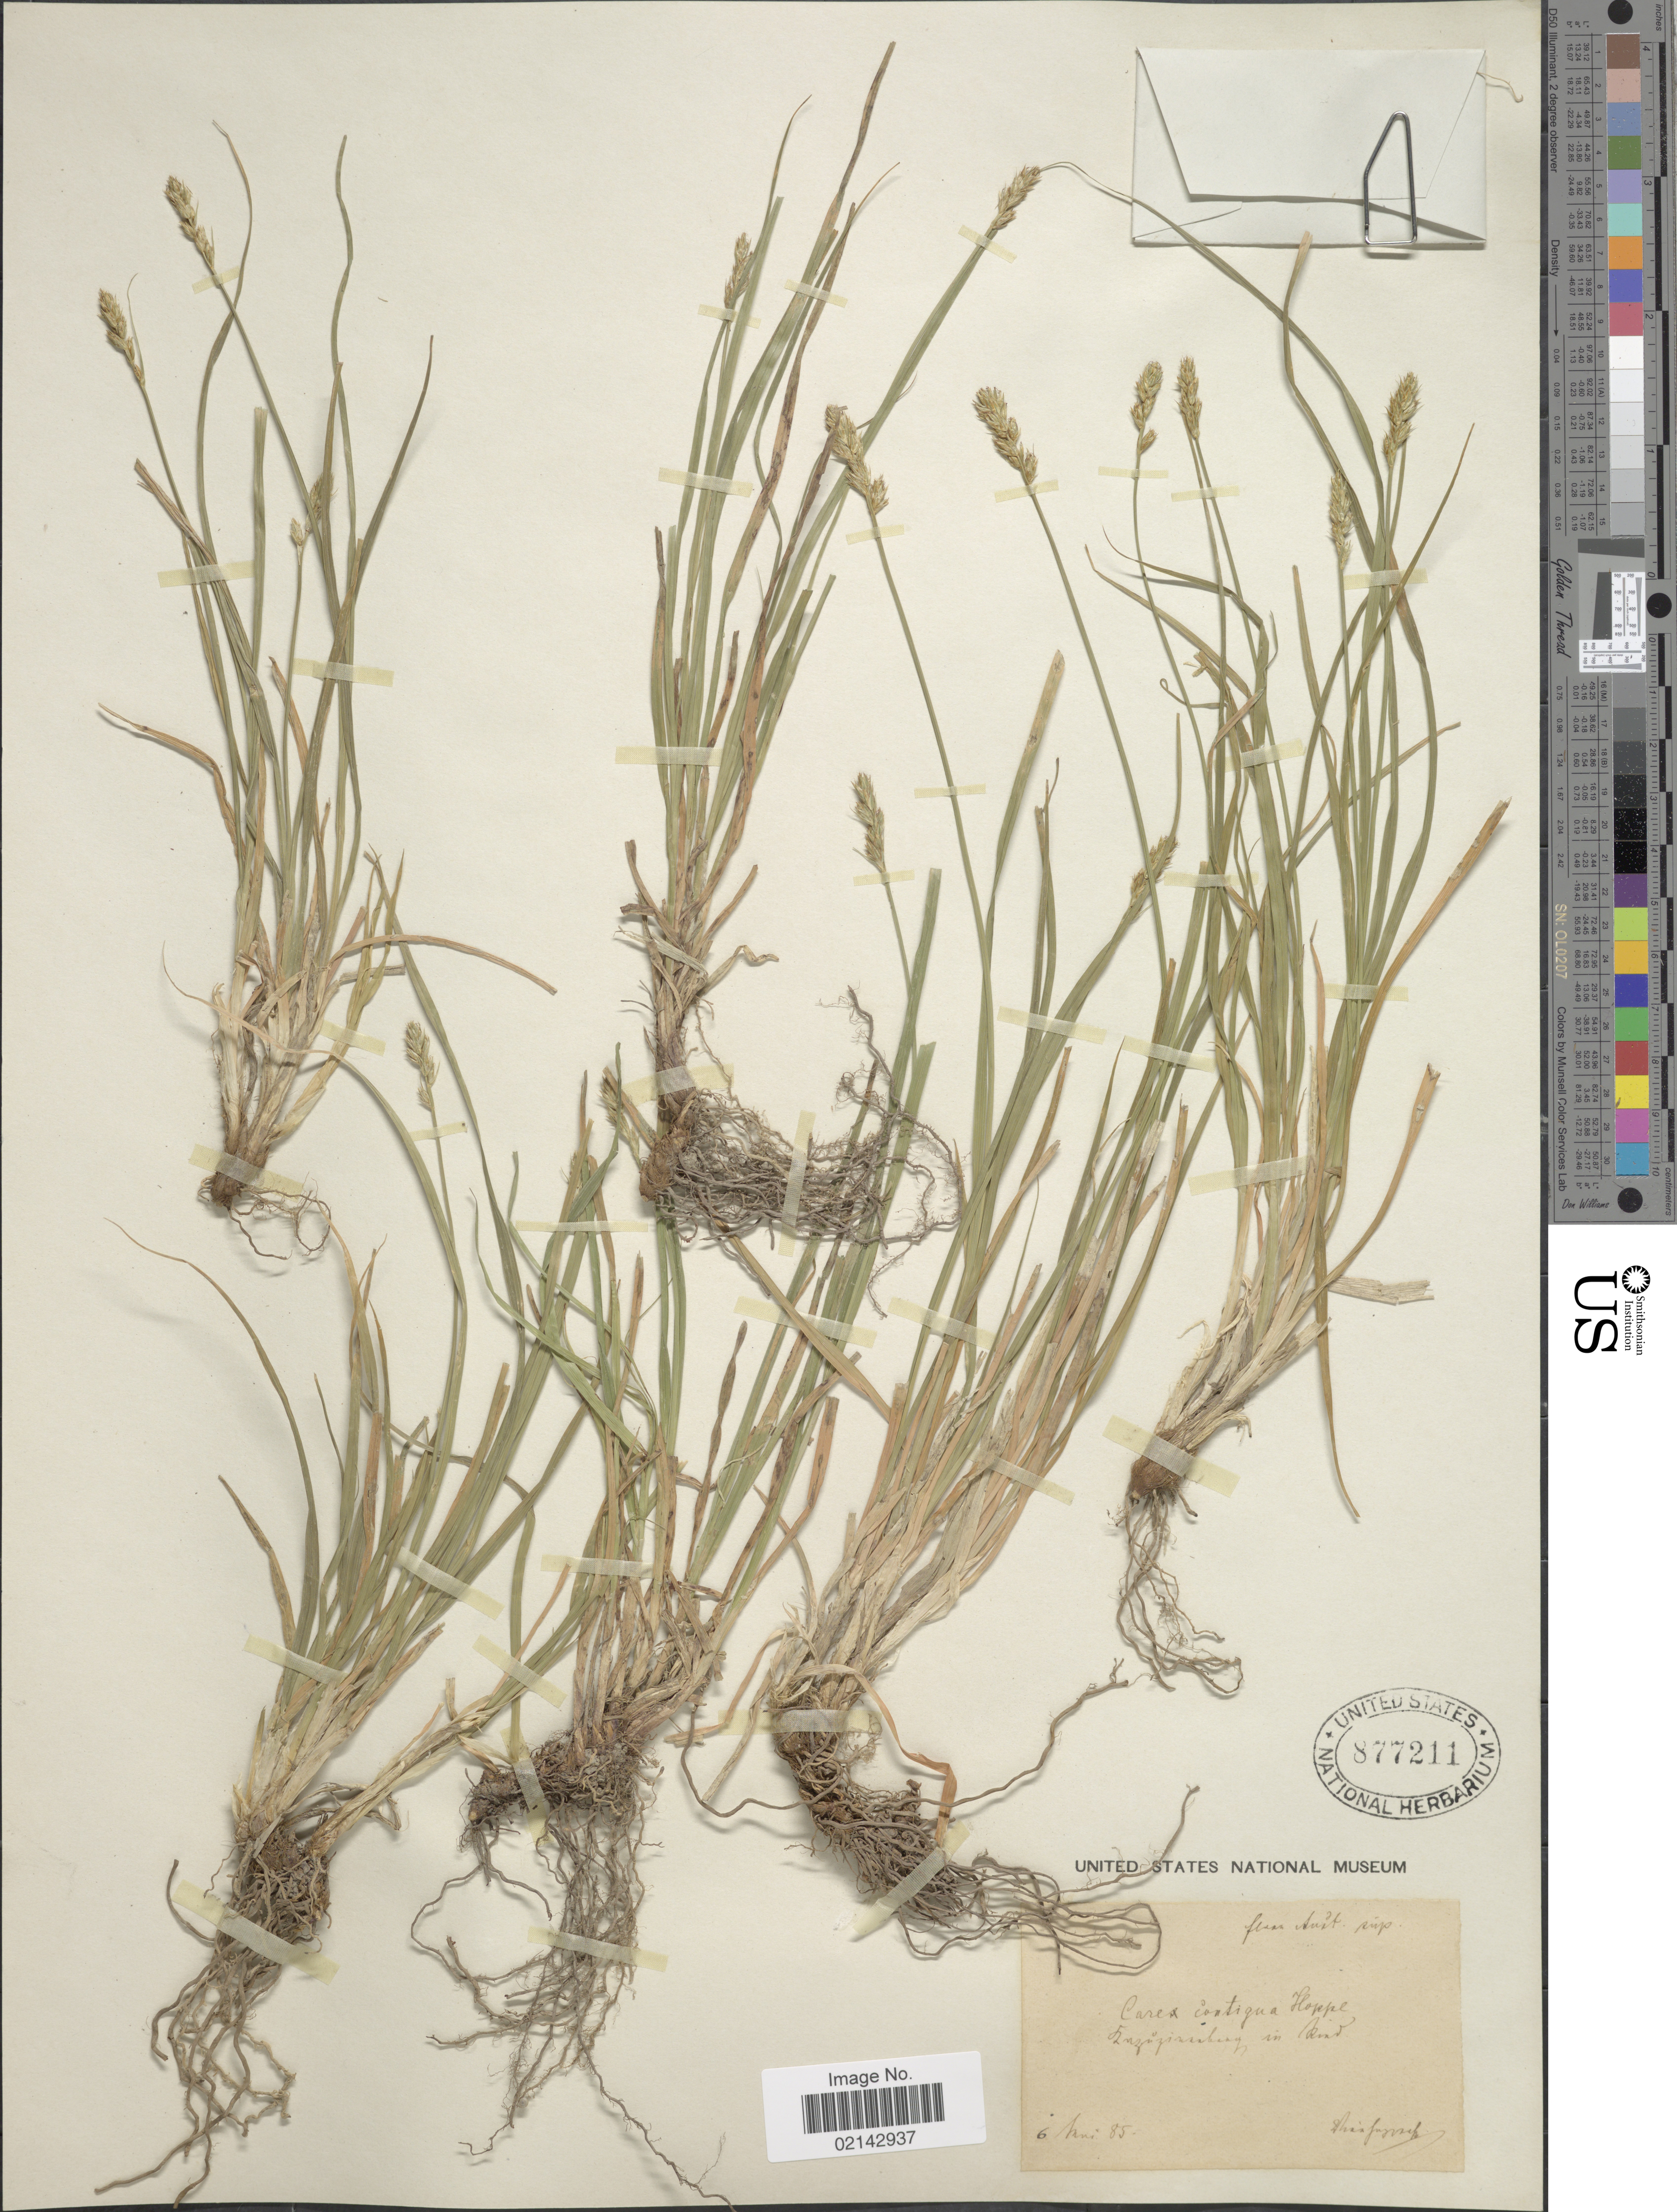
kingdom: Plantae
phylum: Tracheophyta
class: Liliopsida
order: Poales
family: Cyperaceae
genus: Carex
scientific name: Carex spicata subsp. spicata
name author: Huds.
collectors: F. Vierhapper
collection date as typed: Transcribed d/m/y: 6/5/85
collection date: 1885-05-06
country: Austria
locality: Flor. Aust. sup., Kapuzinerberg in Ried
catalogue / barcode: US 877211